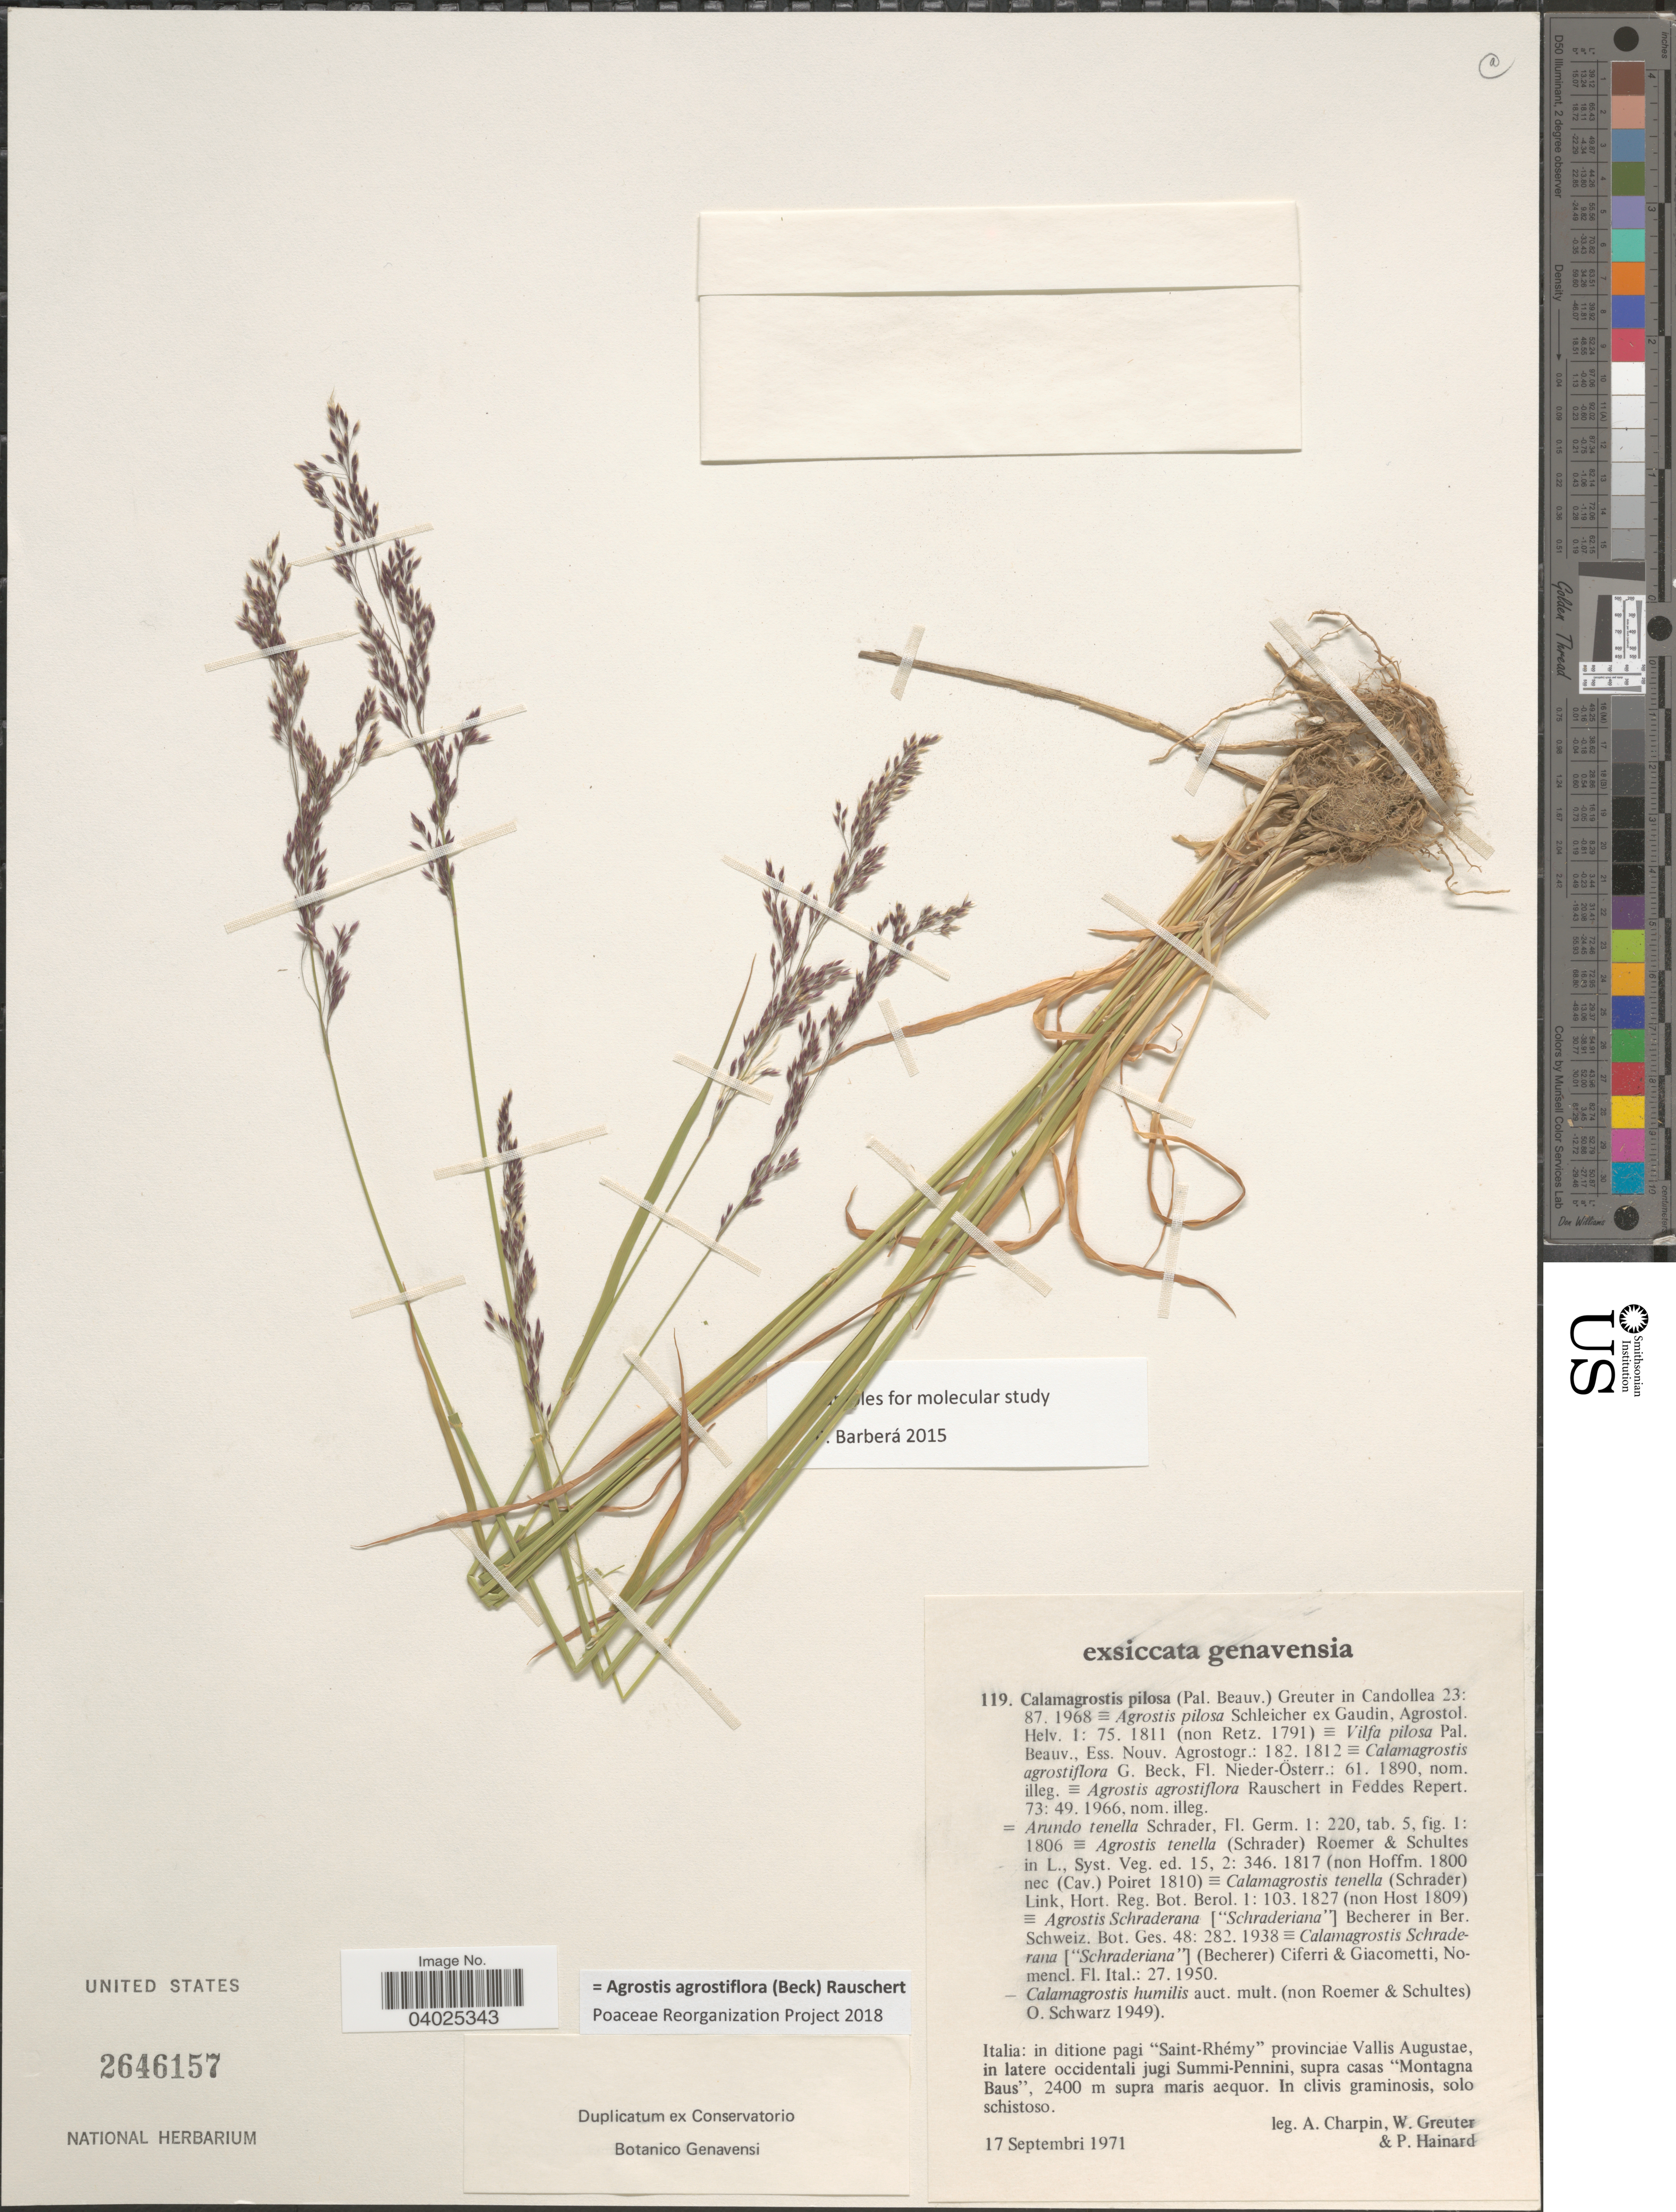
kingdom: Plantae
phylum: Tracheophyta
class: Liliopsida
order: Poales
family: Poaceae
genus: Agrostis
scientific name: Agrostis agrostiflora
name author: (Beck) Rauschert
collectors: A. Charpin, W. Greuter & P. Hainard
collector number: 119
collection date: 1971-09-17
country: Italy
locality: In ditione pagi "Saint-Rhémy" provinciae Vallis Augustae, in latere occidentali jugi Summi-Pennini, supra casas "Montagna Baus".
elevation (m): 2400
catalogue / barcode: US 2646157